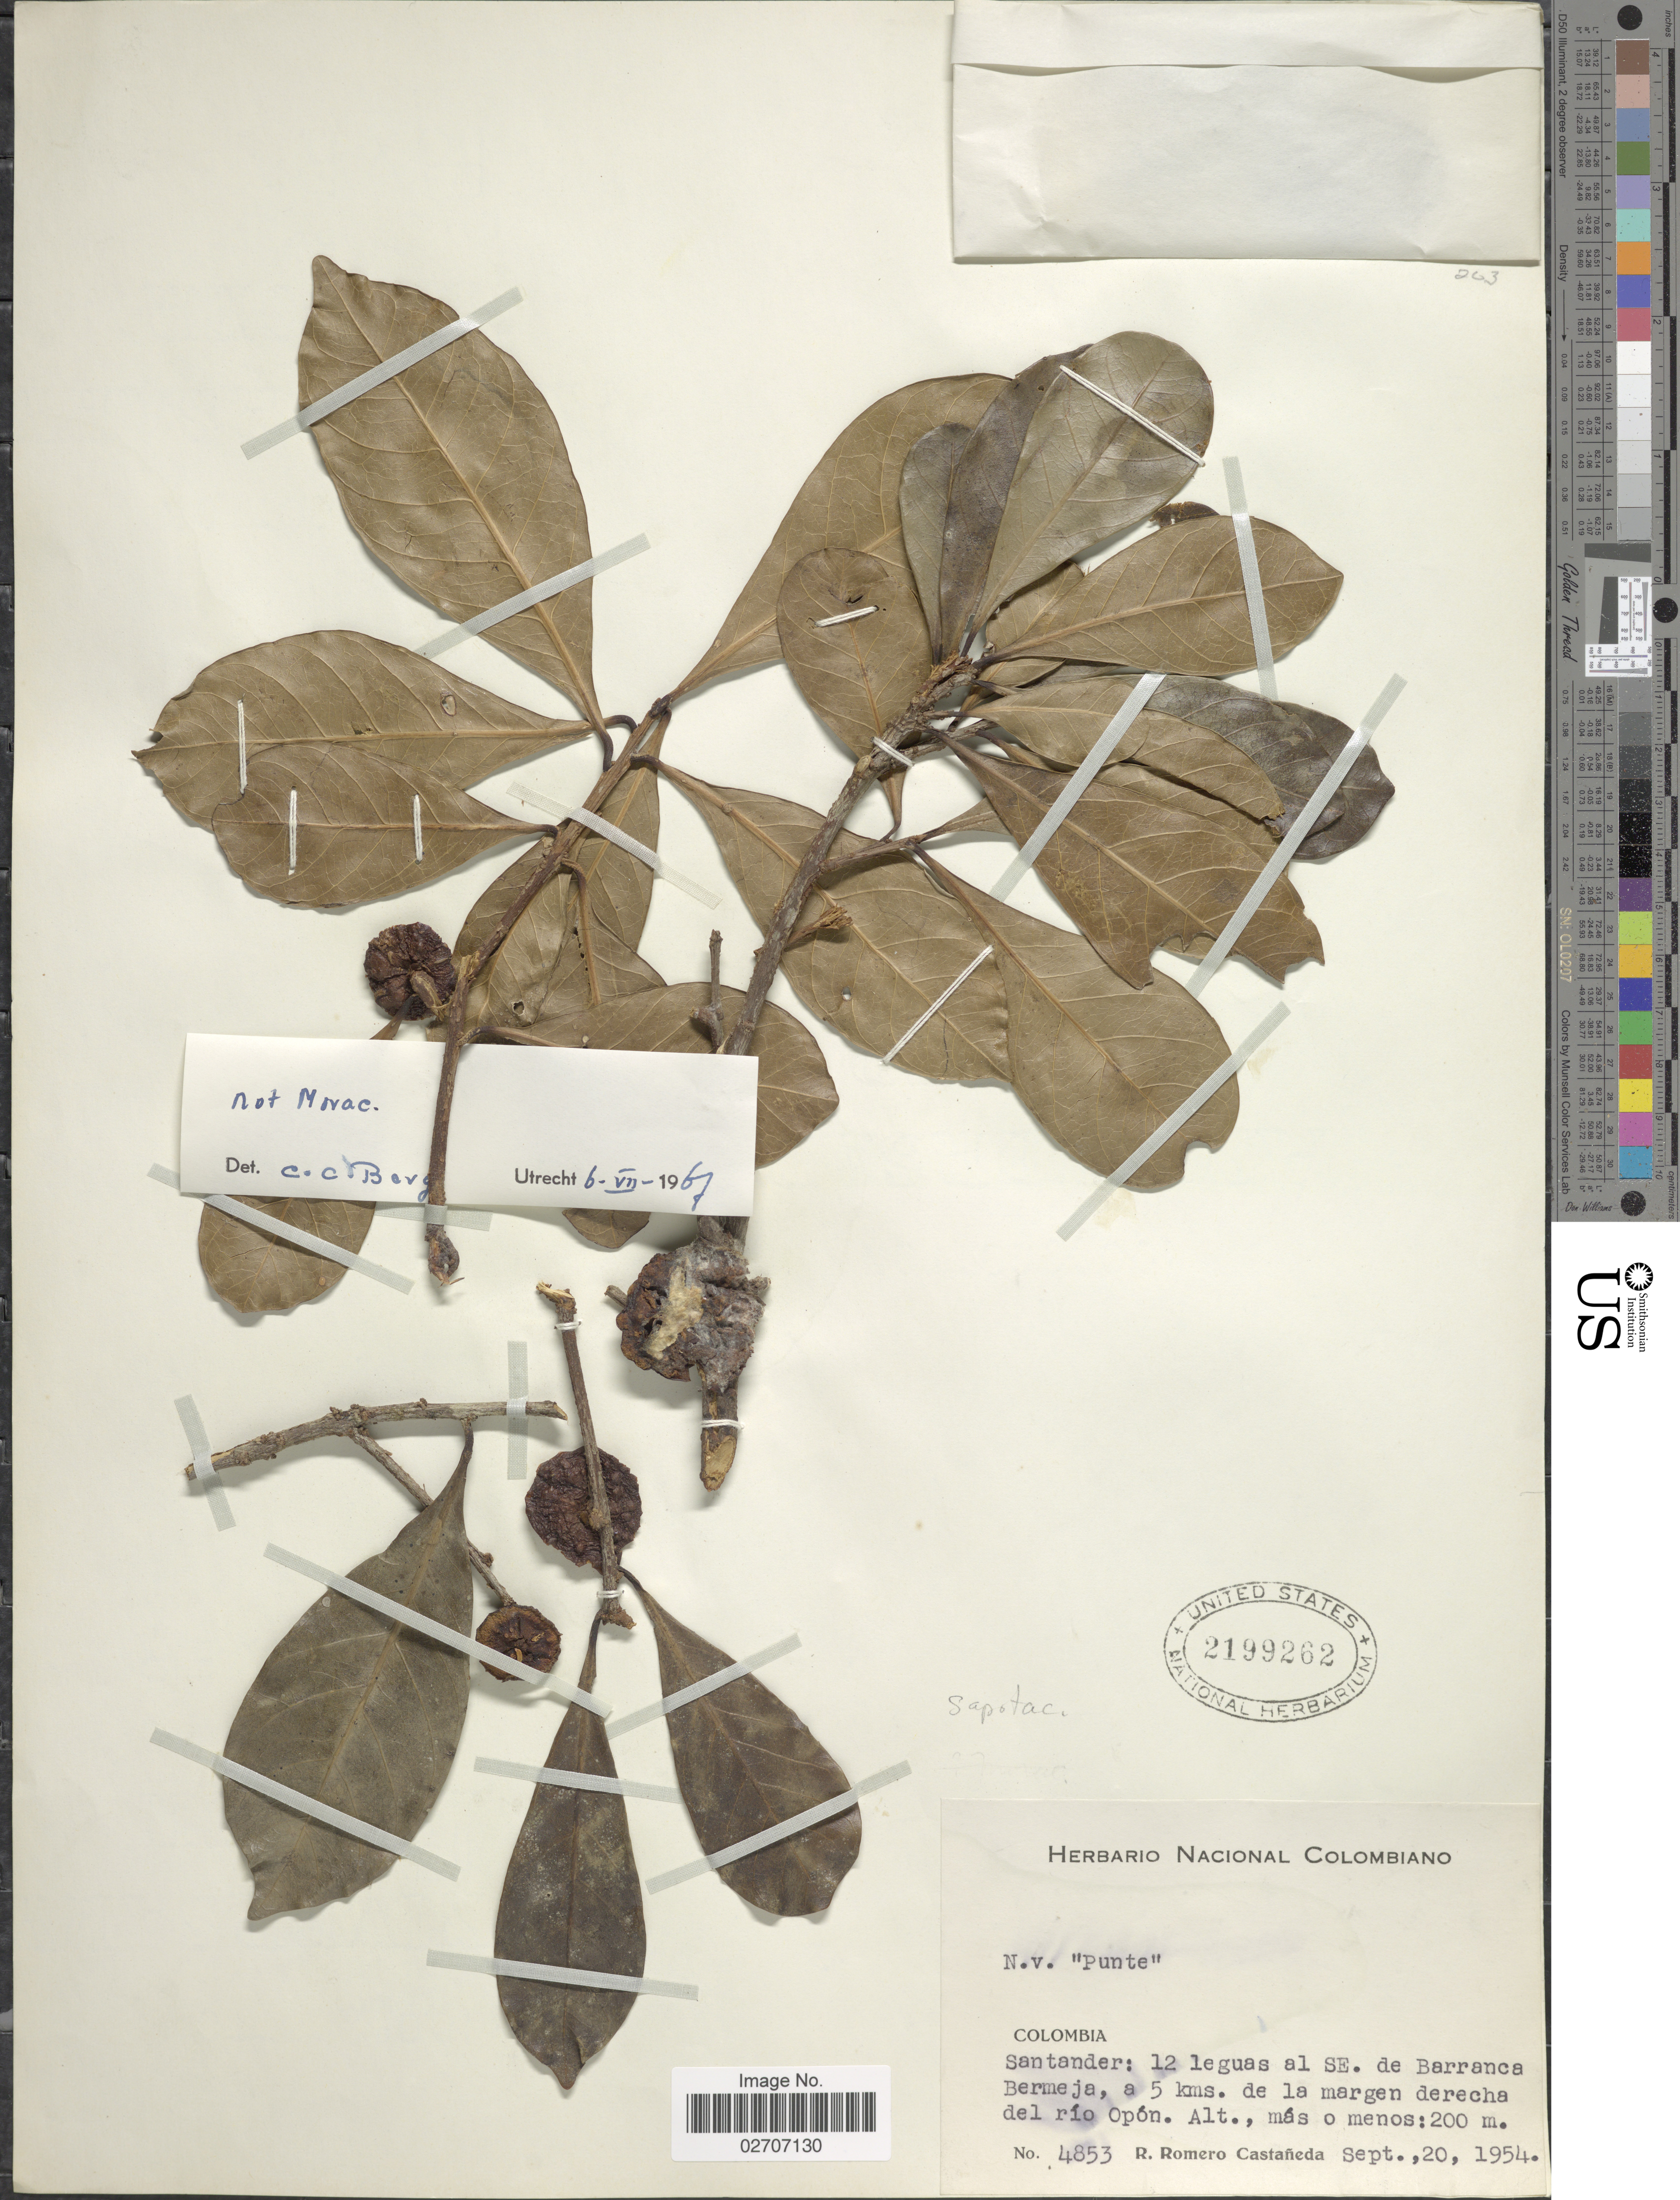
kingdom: Plantae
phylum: Tracheophyta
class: Magnoliopsida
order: Ericales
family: Sapotaceae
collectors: R. Romero Castañeda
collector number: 4853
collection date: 1954-09-20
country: Colombia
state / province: Santander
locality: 12 leguas al SE de Barranca Bermeja, a 5 kms de la margen derecha del río Opón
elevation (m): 200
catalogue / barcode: US 2199262